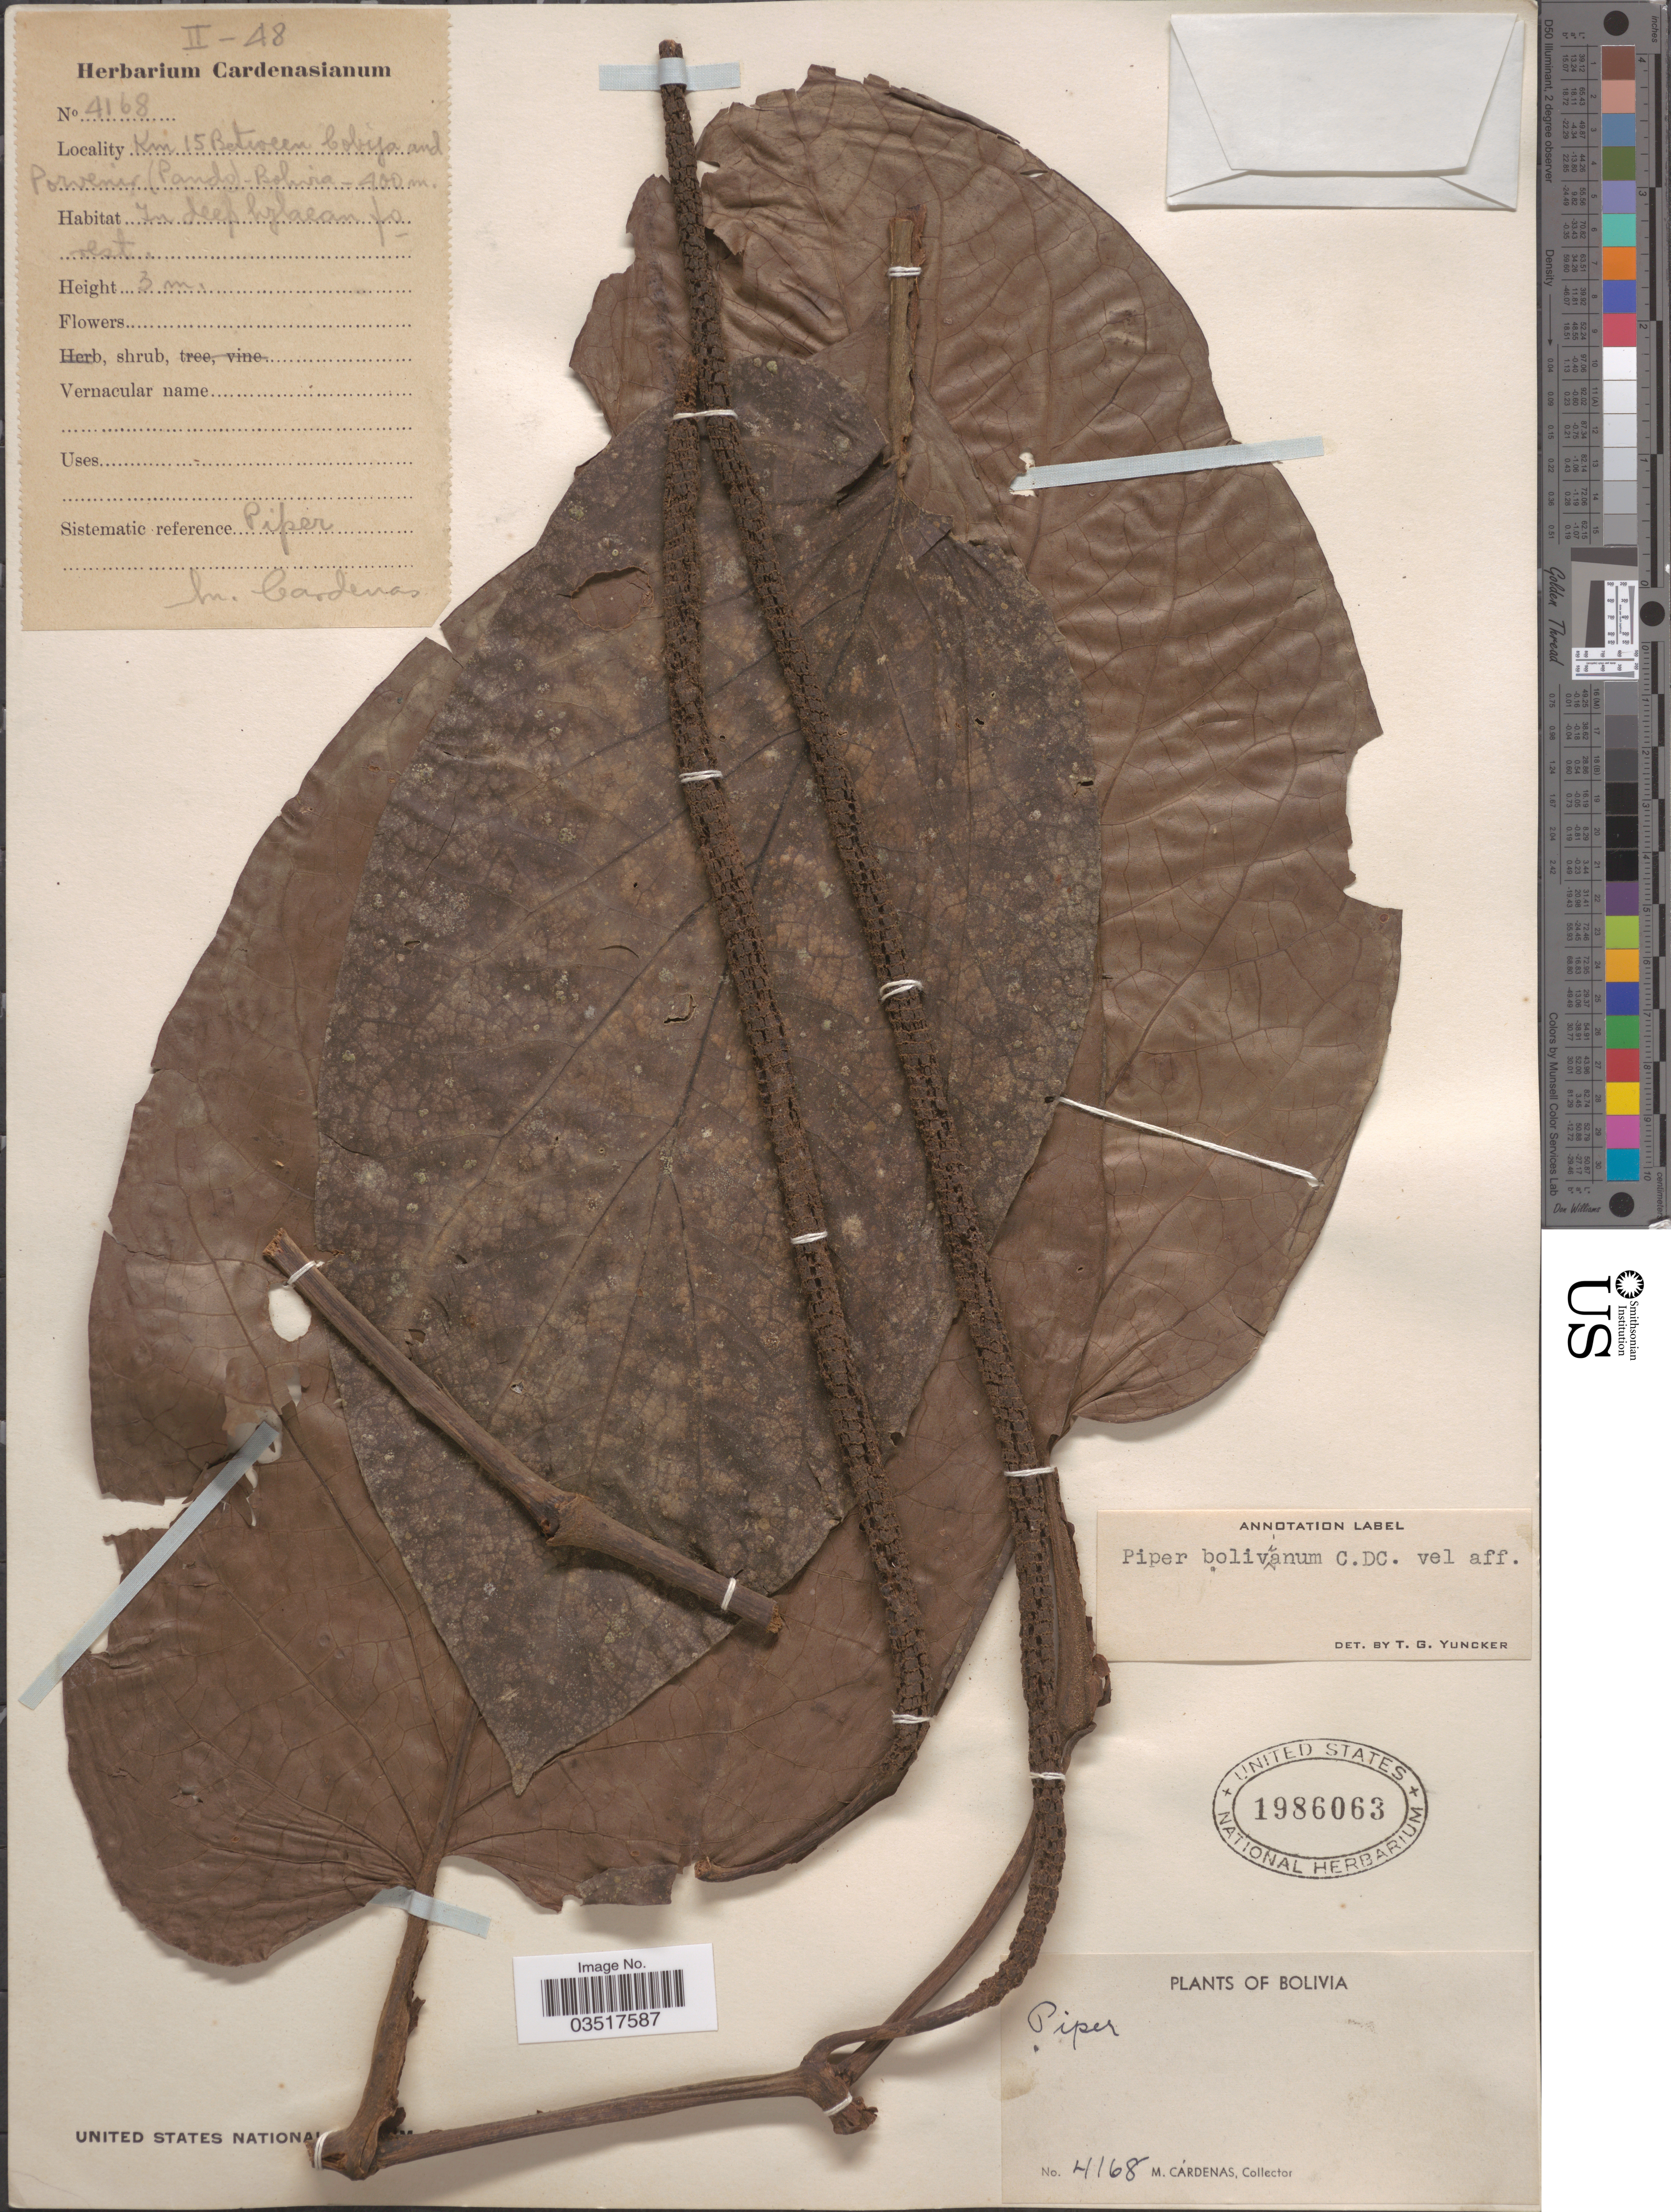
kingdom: Plantae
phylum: Tracheophyta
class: Magnoliopsida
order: Piperales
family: Piperaceae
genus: Piper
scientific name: Piper bolivaranum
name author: Yunck.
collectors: M. Cárdenas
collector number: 4168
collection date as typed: Transcribed d/m/y: /2/48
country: Bolivia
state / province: Pando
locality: Km 15 between Cobija and Porvenir.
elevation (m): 400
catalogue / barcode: US 1986063